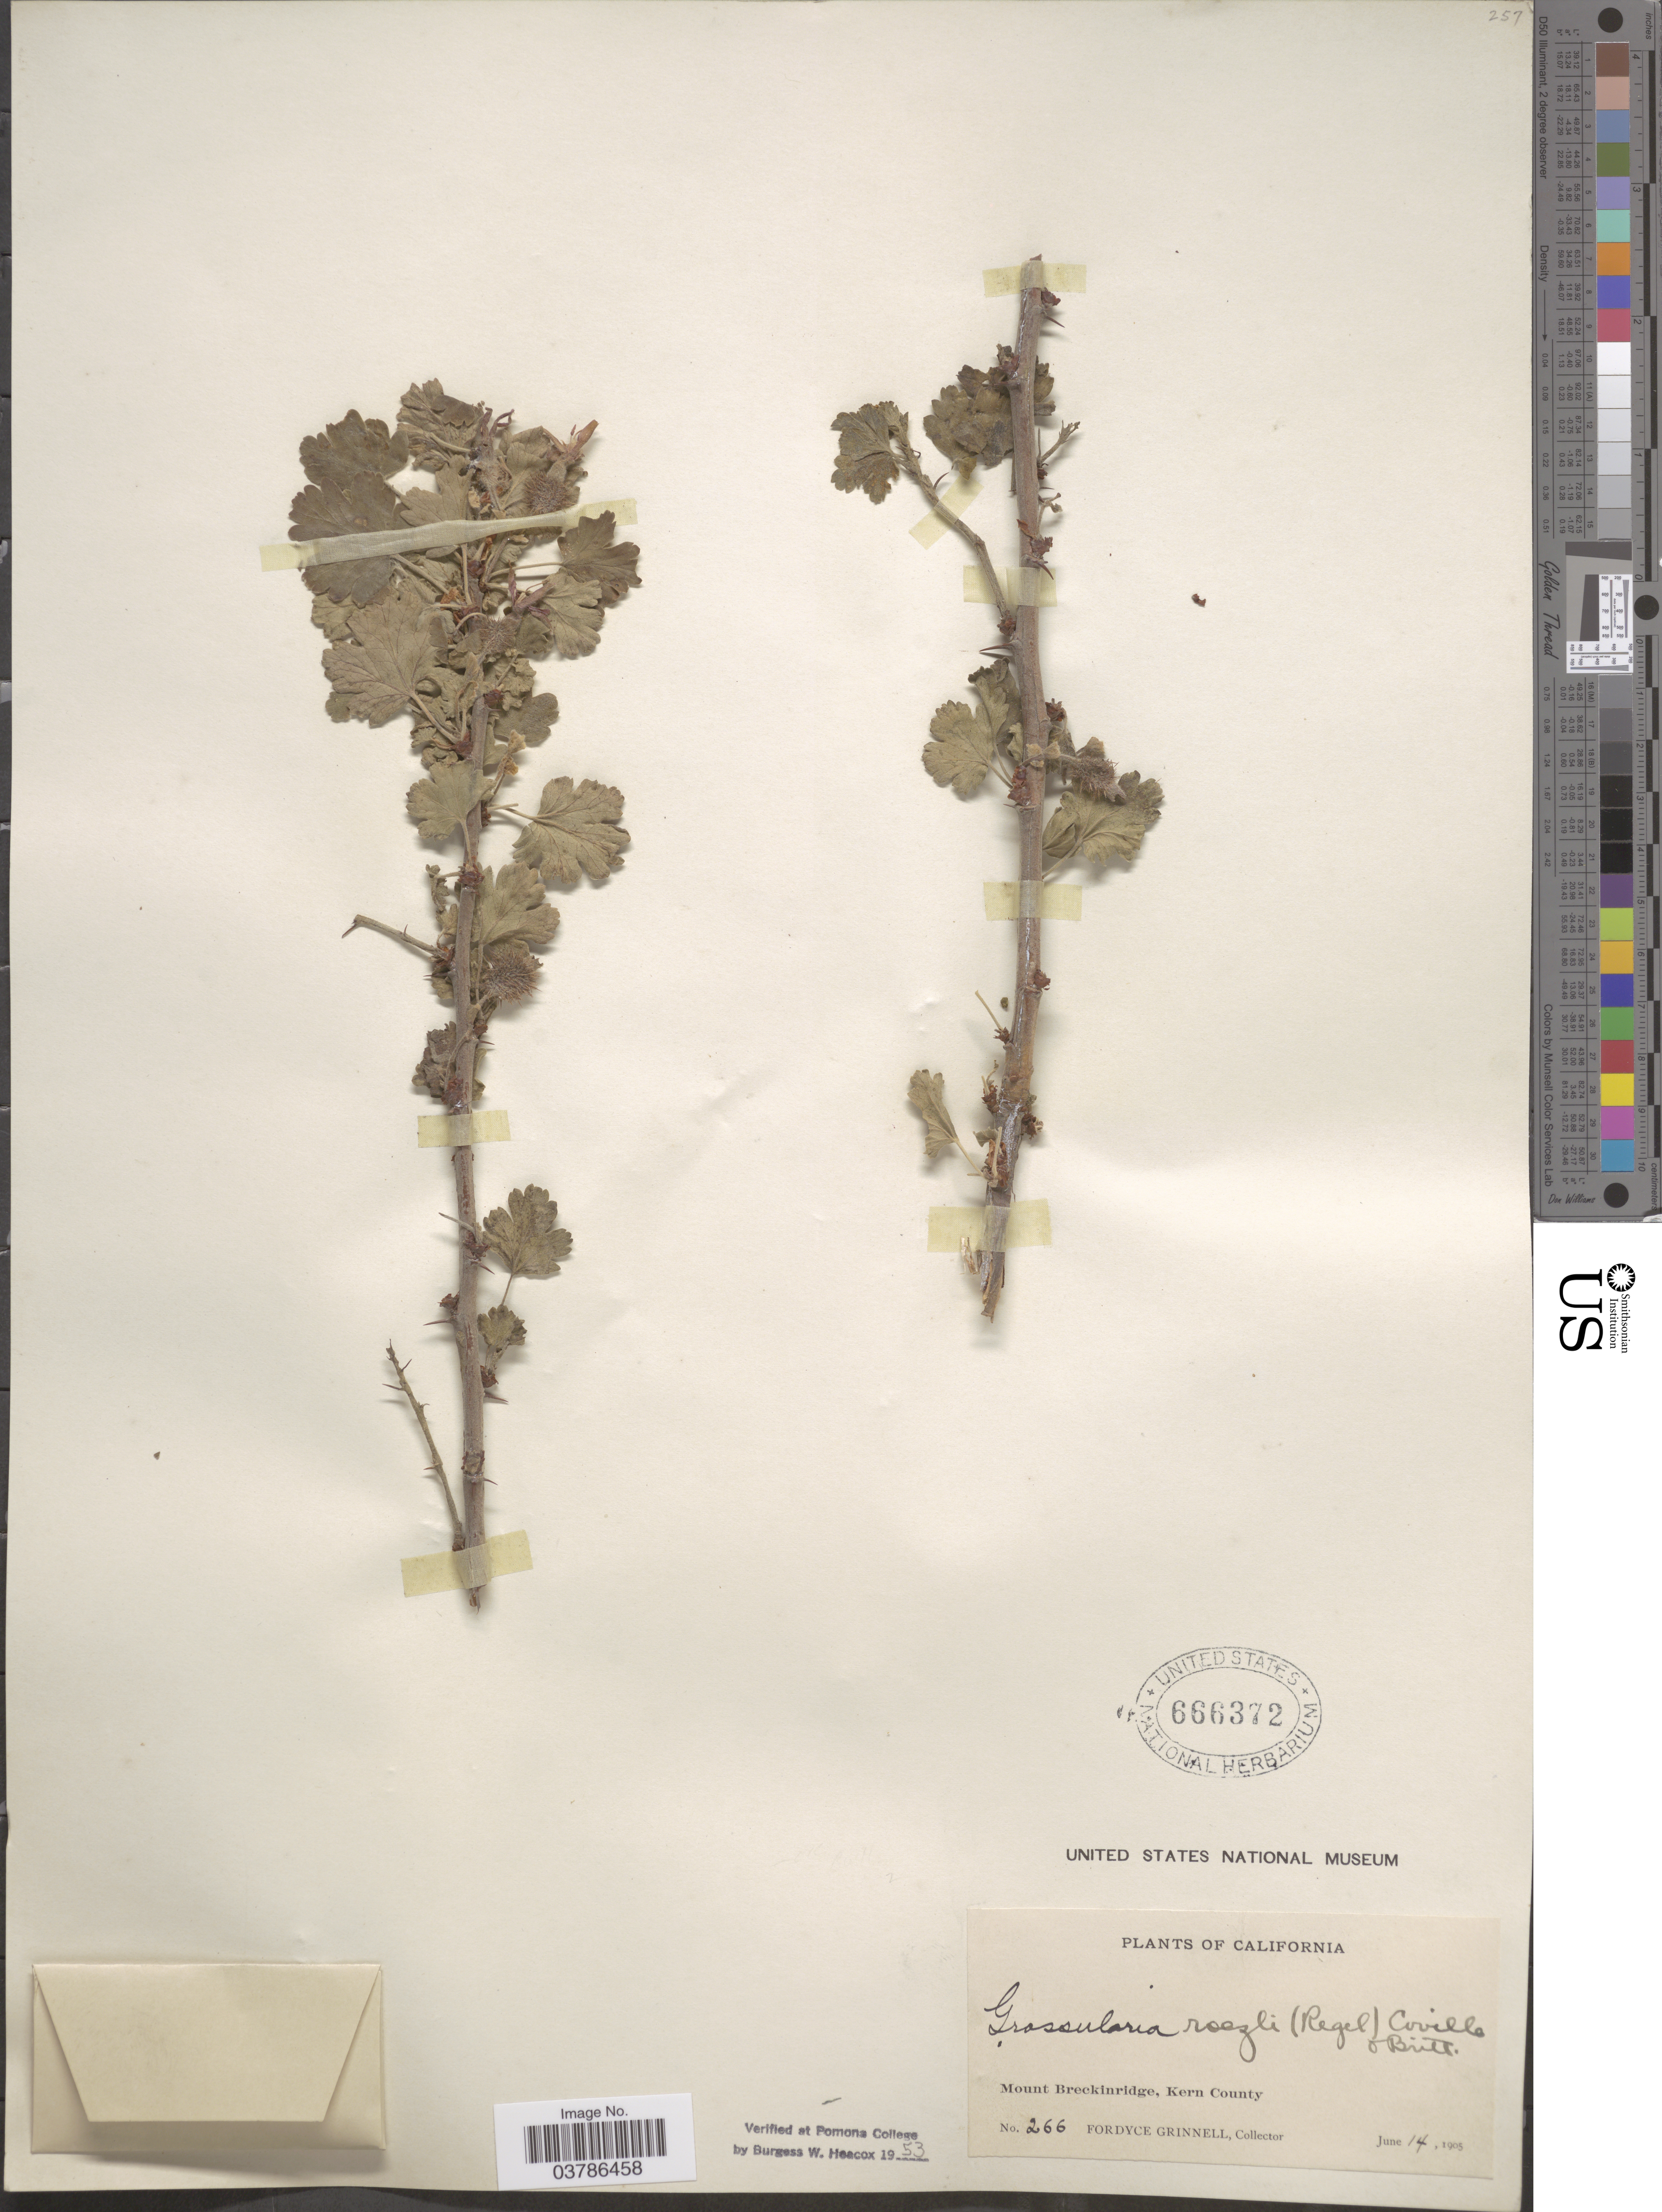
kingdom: Plantae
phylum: Tracheophyta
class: Magnoliopsida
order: Saxifragales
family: Grossulariaceae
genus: Ribes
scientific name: Ribes roezlii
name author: Regel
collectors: F. Grinnell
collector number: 266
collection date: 1905-06-14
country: United States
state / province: California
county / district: Kern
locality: Mount Breckinridge, Kern County.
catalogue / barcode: US 666372